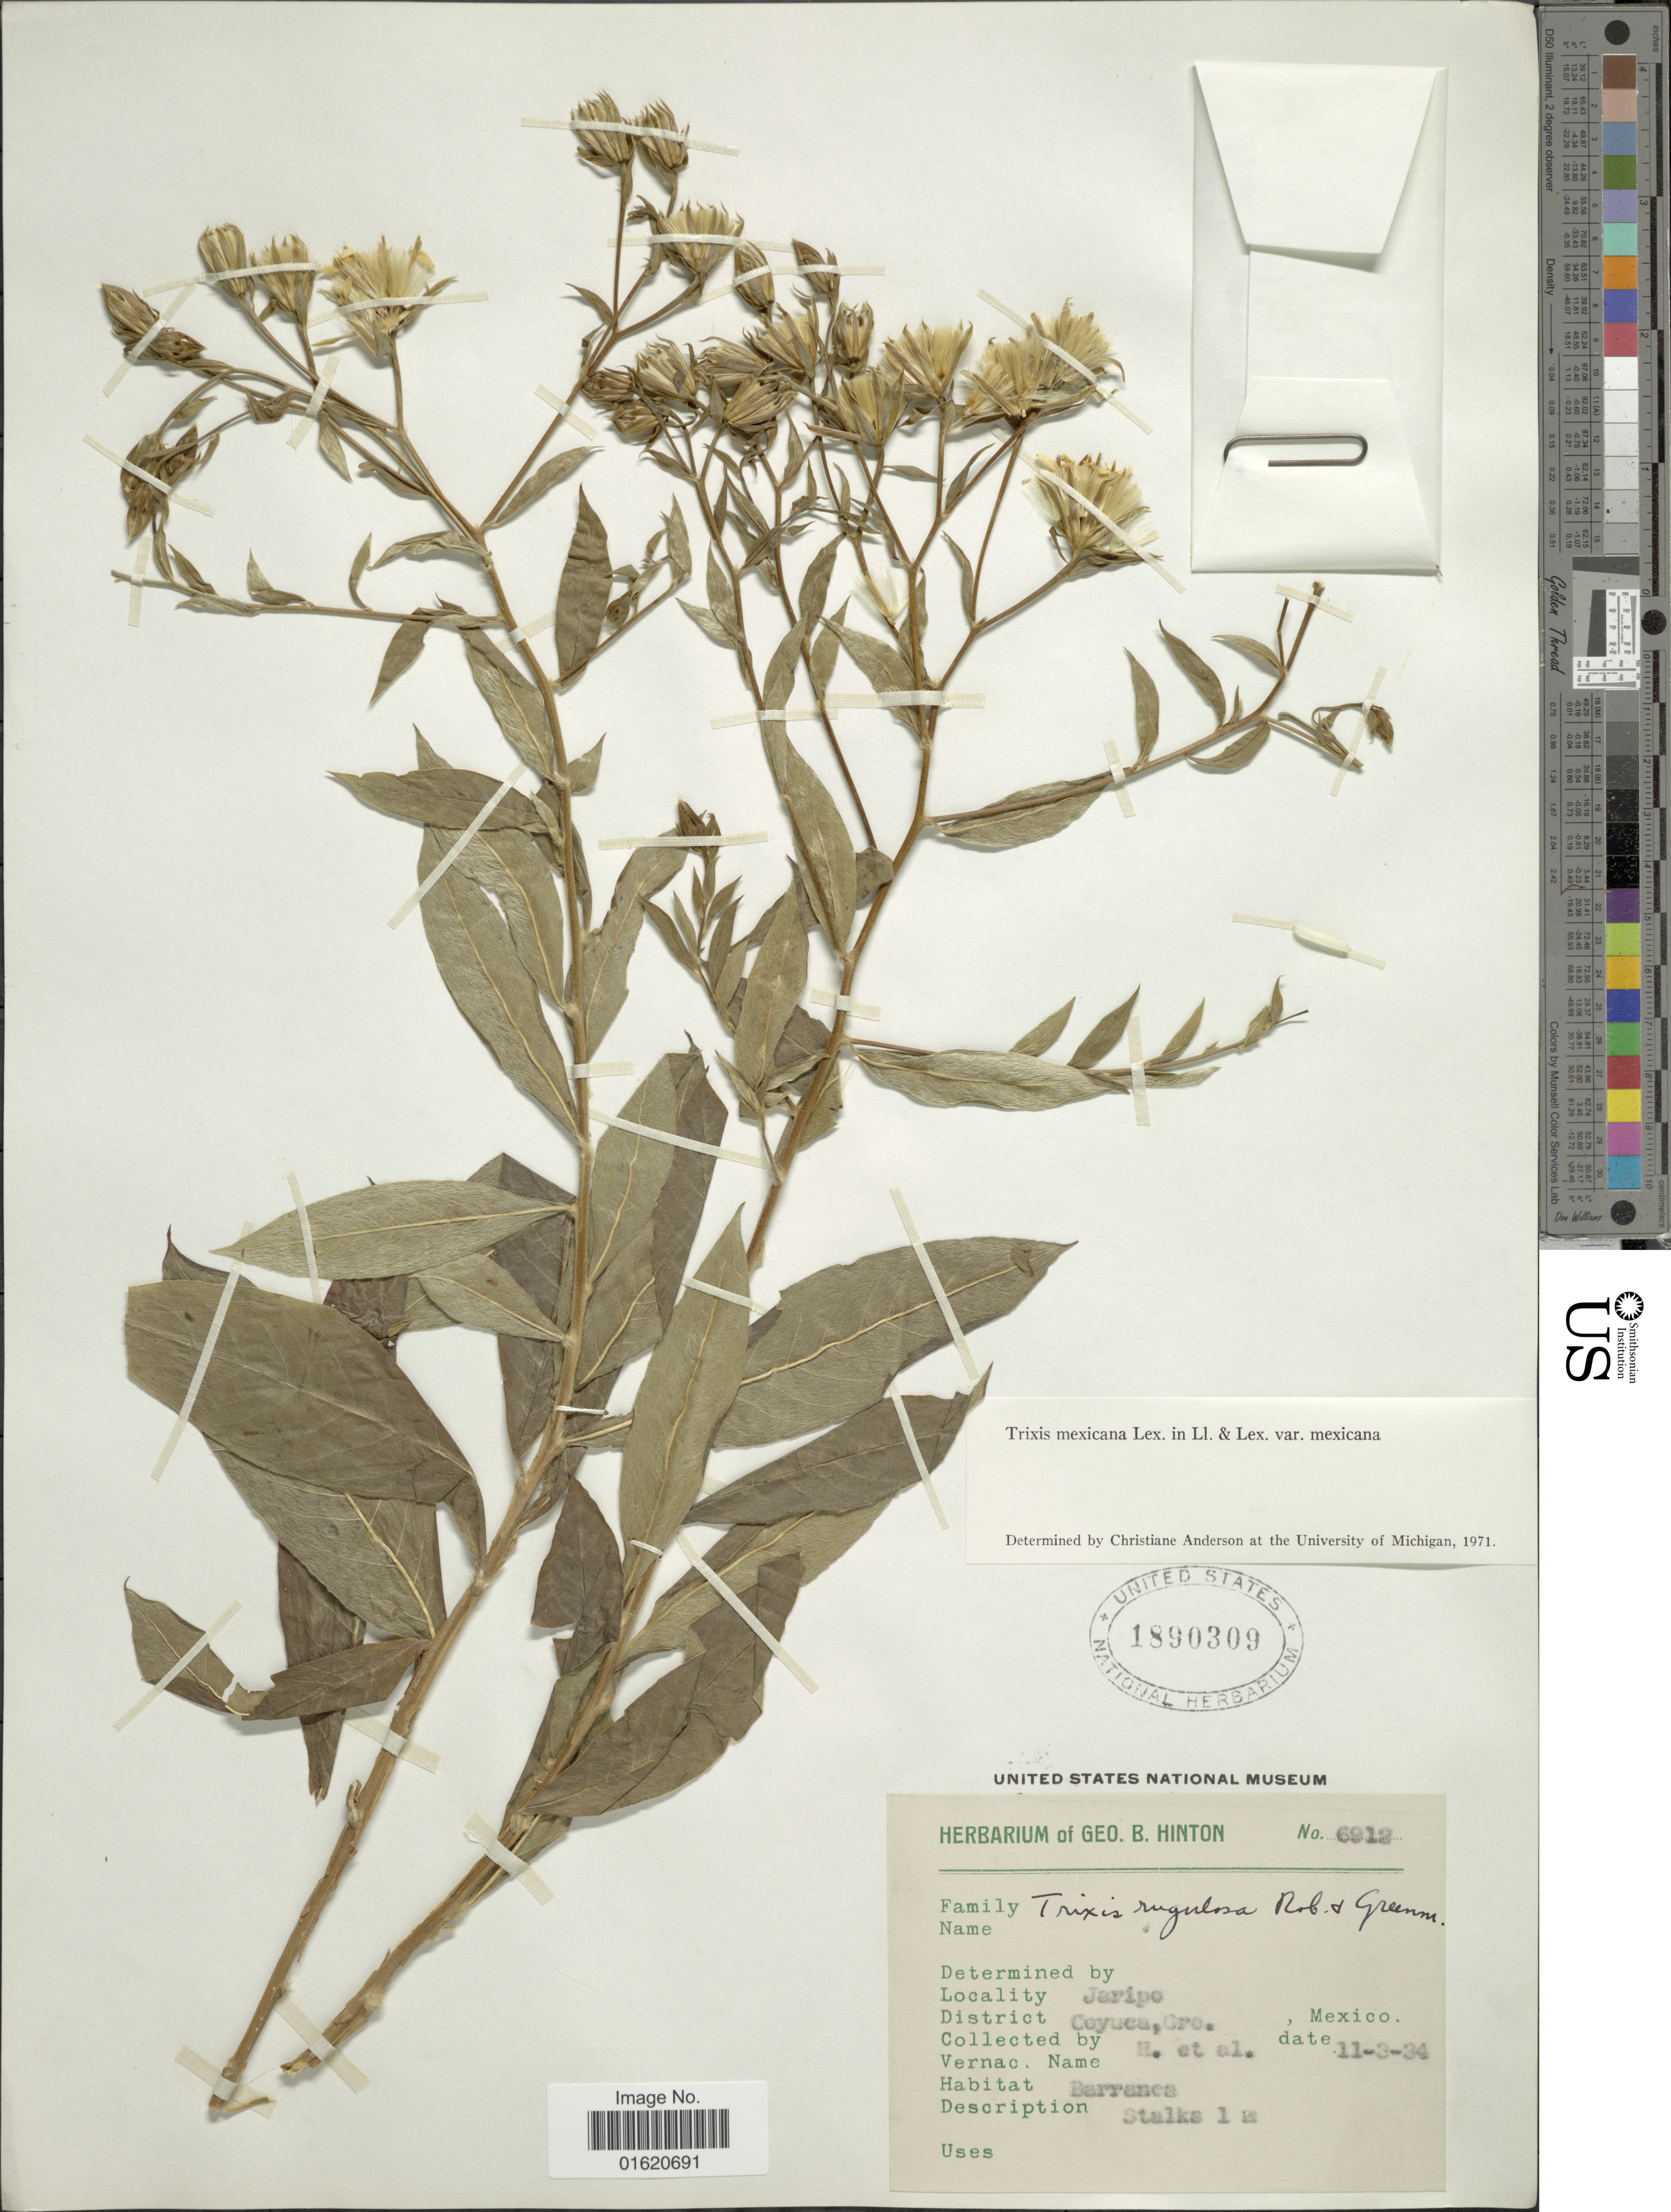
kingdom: Plantae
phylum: Tracheophyta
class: Magnoliopsida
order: Asterales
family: Asteraceae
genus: Trixis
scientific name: Trixis mexicana var. mexicana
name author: Lex.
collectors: G. B. Hinton & et al.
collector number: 6912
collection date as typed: Transcribed d/m/y: 11/3/34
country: Mexico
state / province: Guerrero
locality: Jaripo, District Coyuca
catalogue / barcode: US 1890309